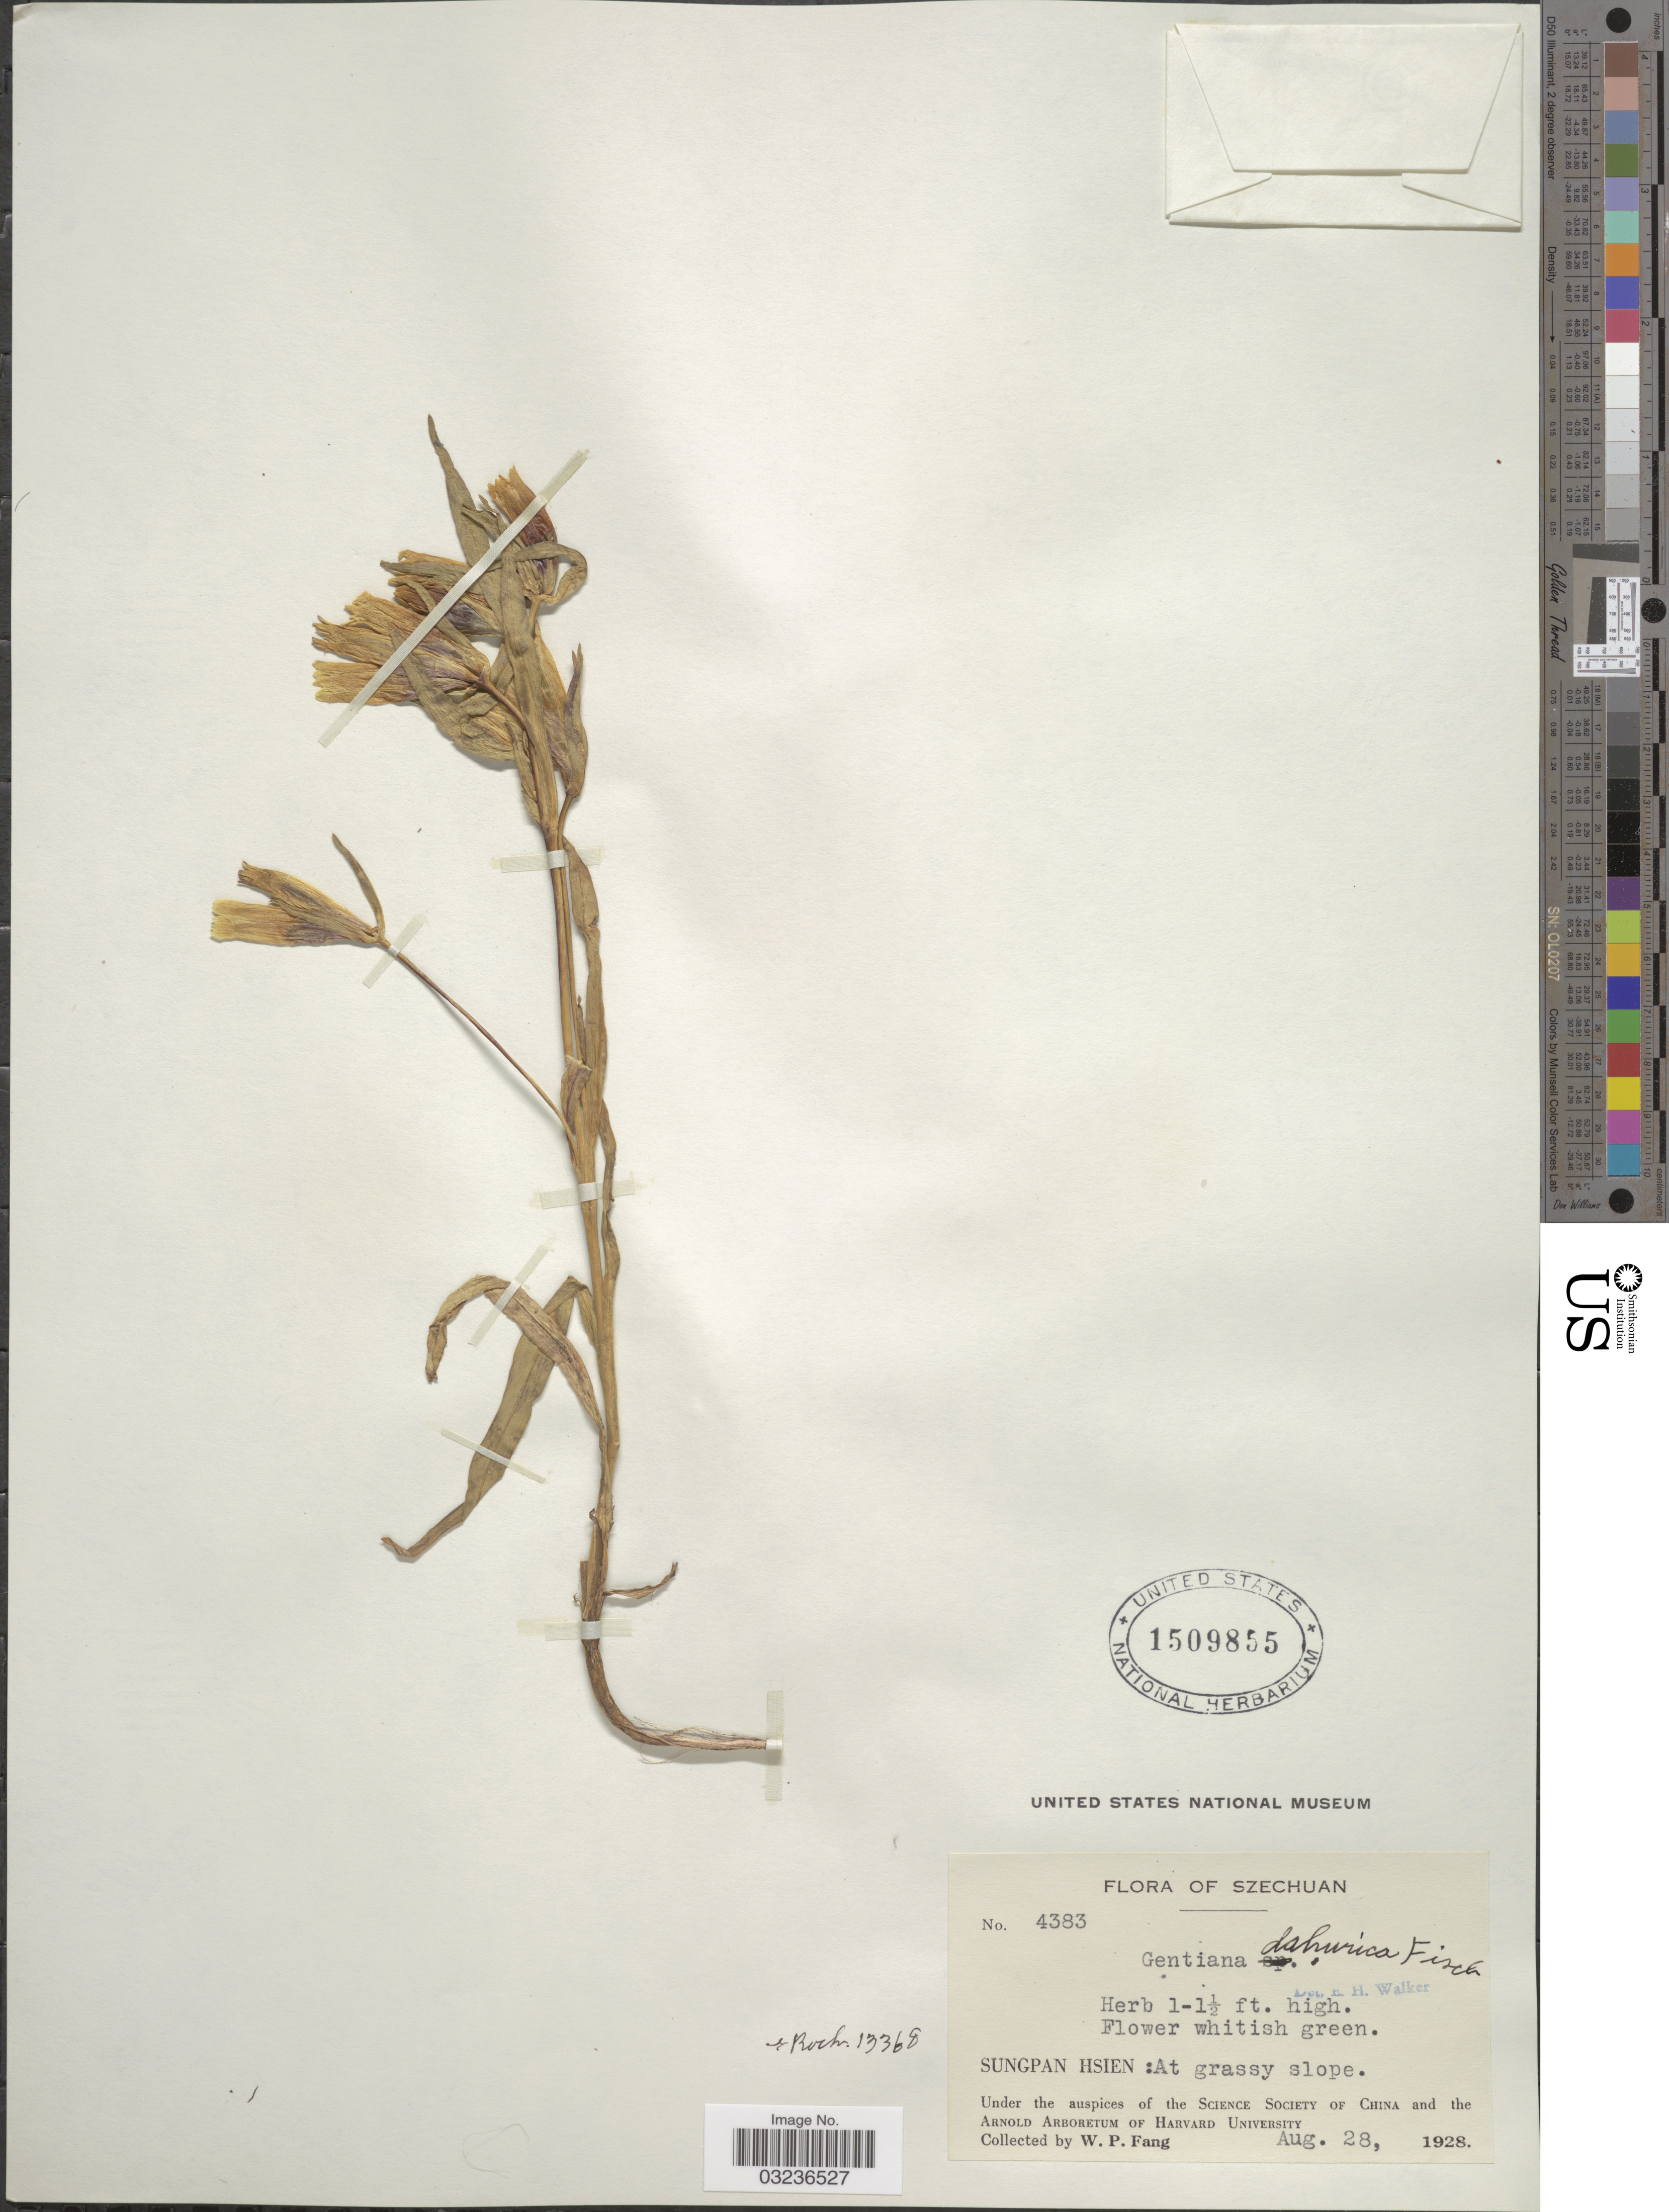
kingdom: Plantae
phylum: Tracheophyta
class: Magnoliopsida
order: Gentianales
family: Gentianaceae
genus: Gentiana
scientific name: Gentiana dahurica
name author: Fisch.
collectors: W. P. Fang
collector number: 4383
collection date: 1928-08-28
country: China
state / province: Sichuan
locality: Szechuan. Sungpan Hsien: At grassy slope.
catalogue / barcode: US 1509855